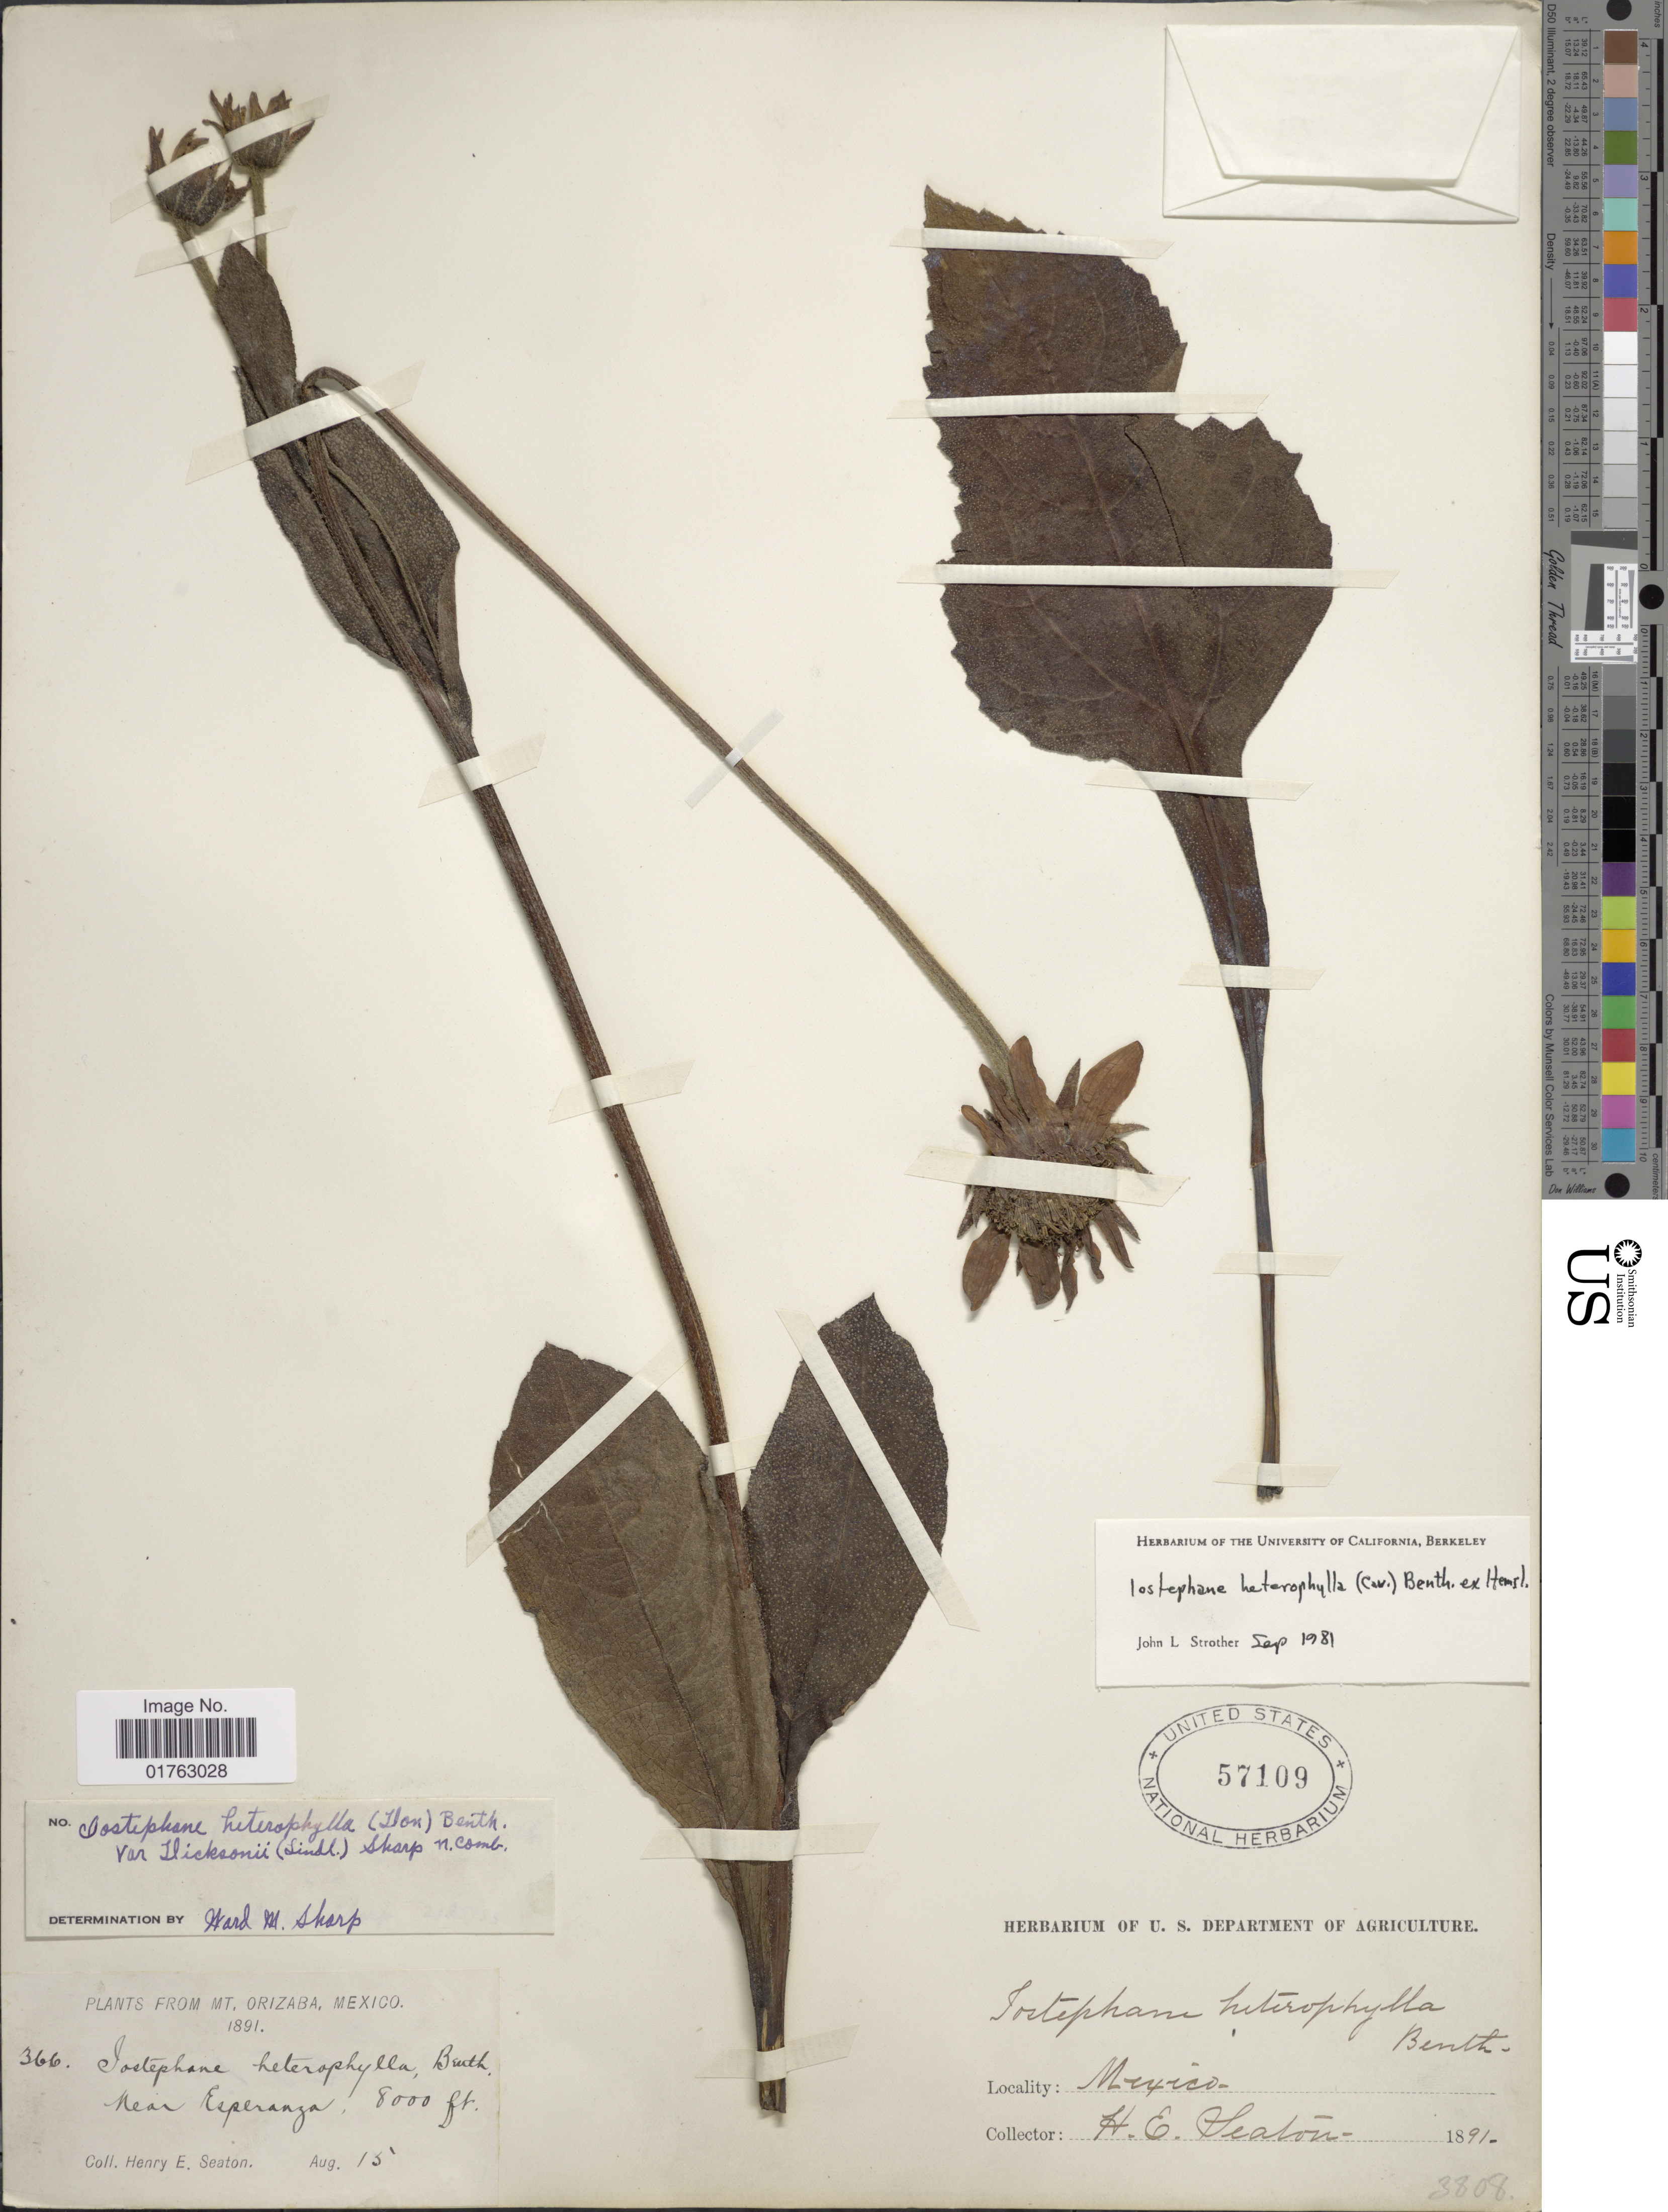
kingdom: Plantae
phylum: Tracheophyta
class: Magnoliopsida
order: Asterales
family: Asteraceae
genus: Iostephane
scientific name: Iostephane heterophylla var. dickonsii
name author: W.M. Sharp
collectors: H. E. Seaton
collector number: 366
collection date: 1891-08-15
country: Mexico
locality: Mt. Orizaba, Near Esperanza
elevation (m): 2438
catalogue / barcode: US 57109